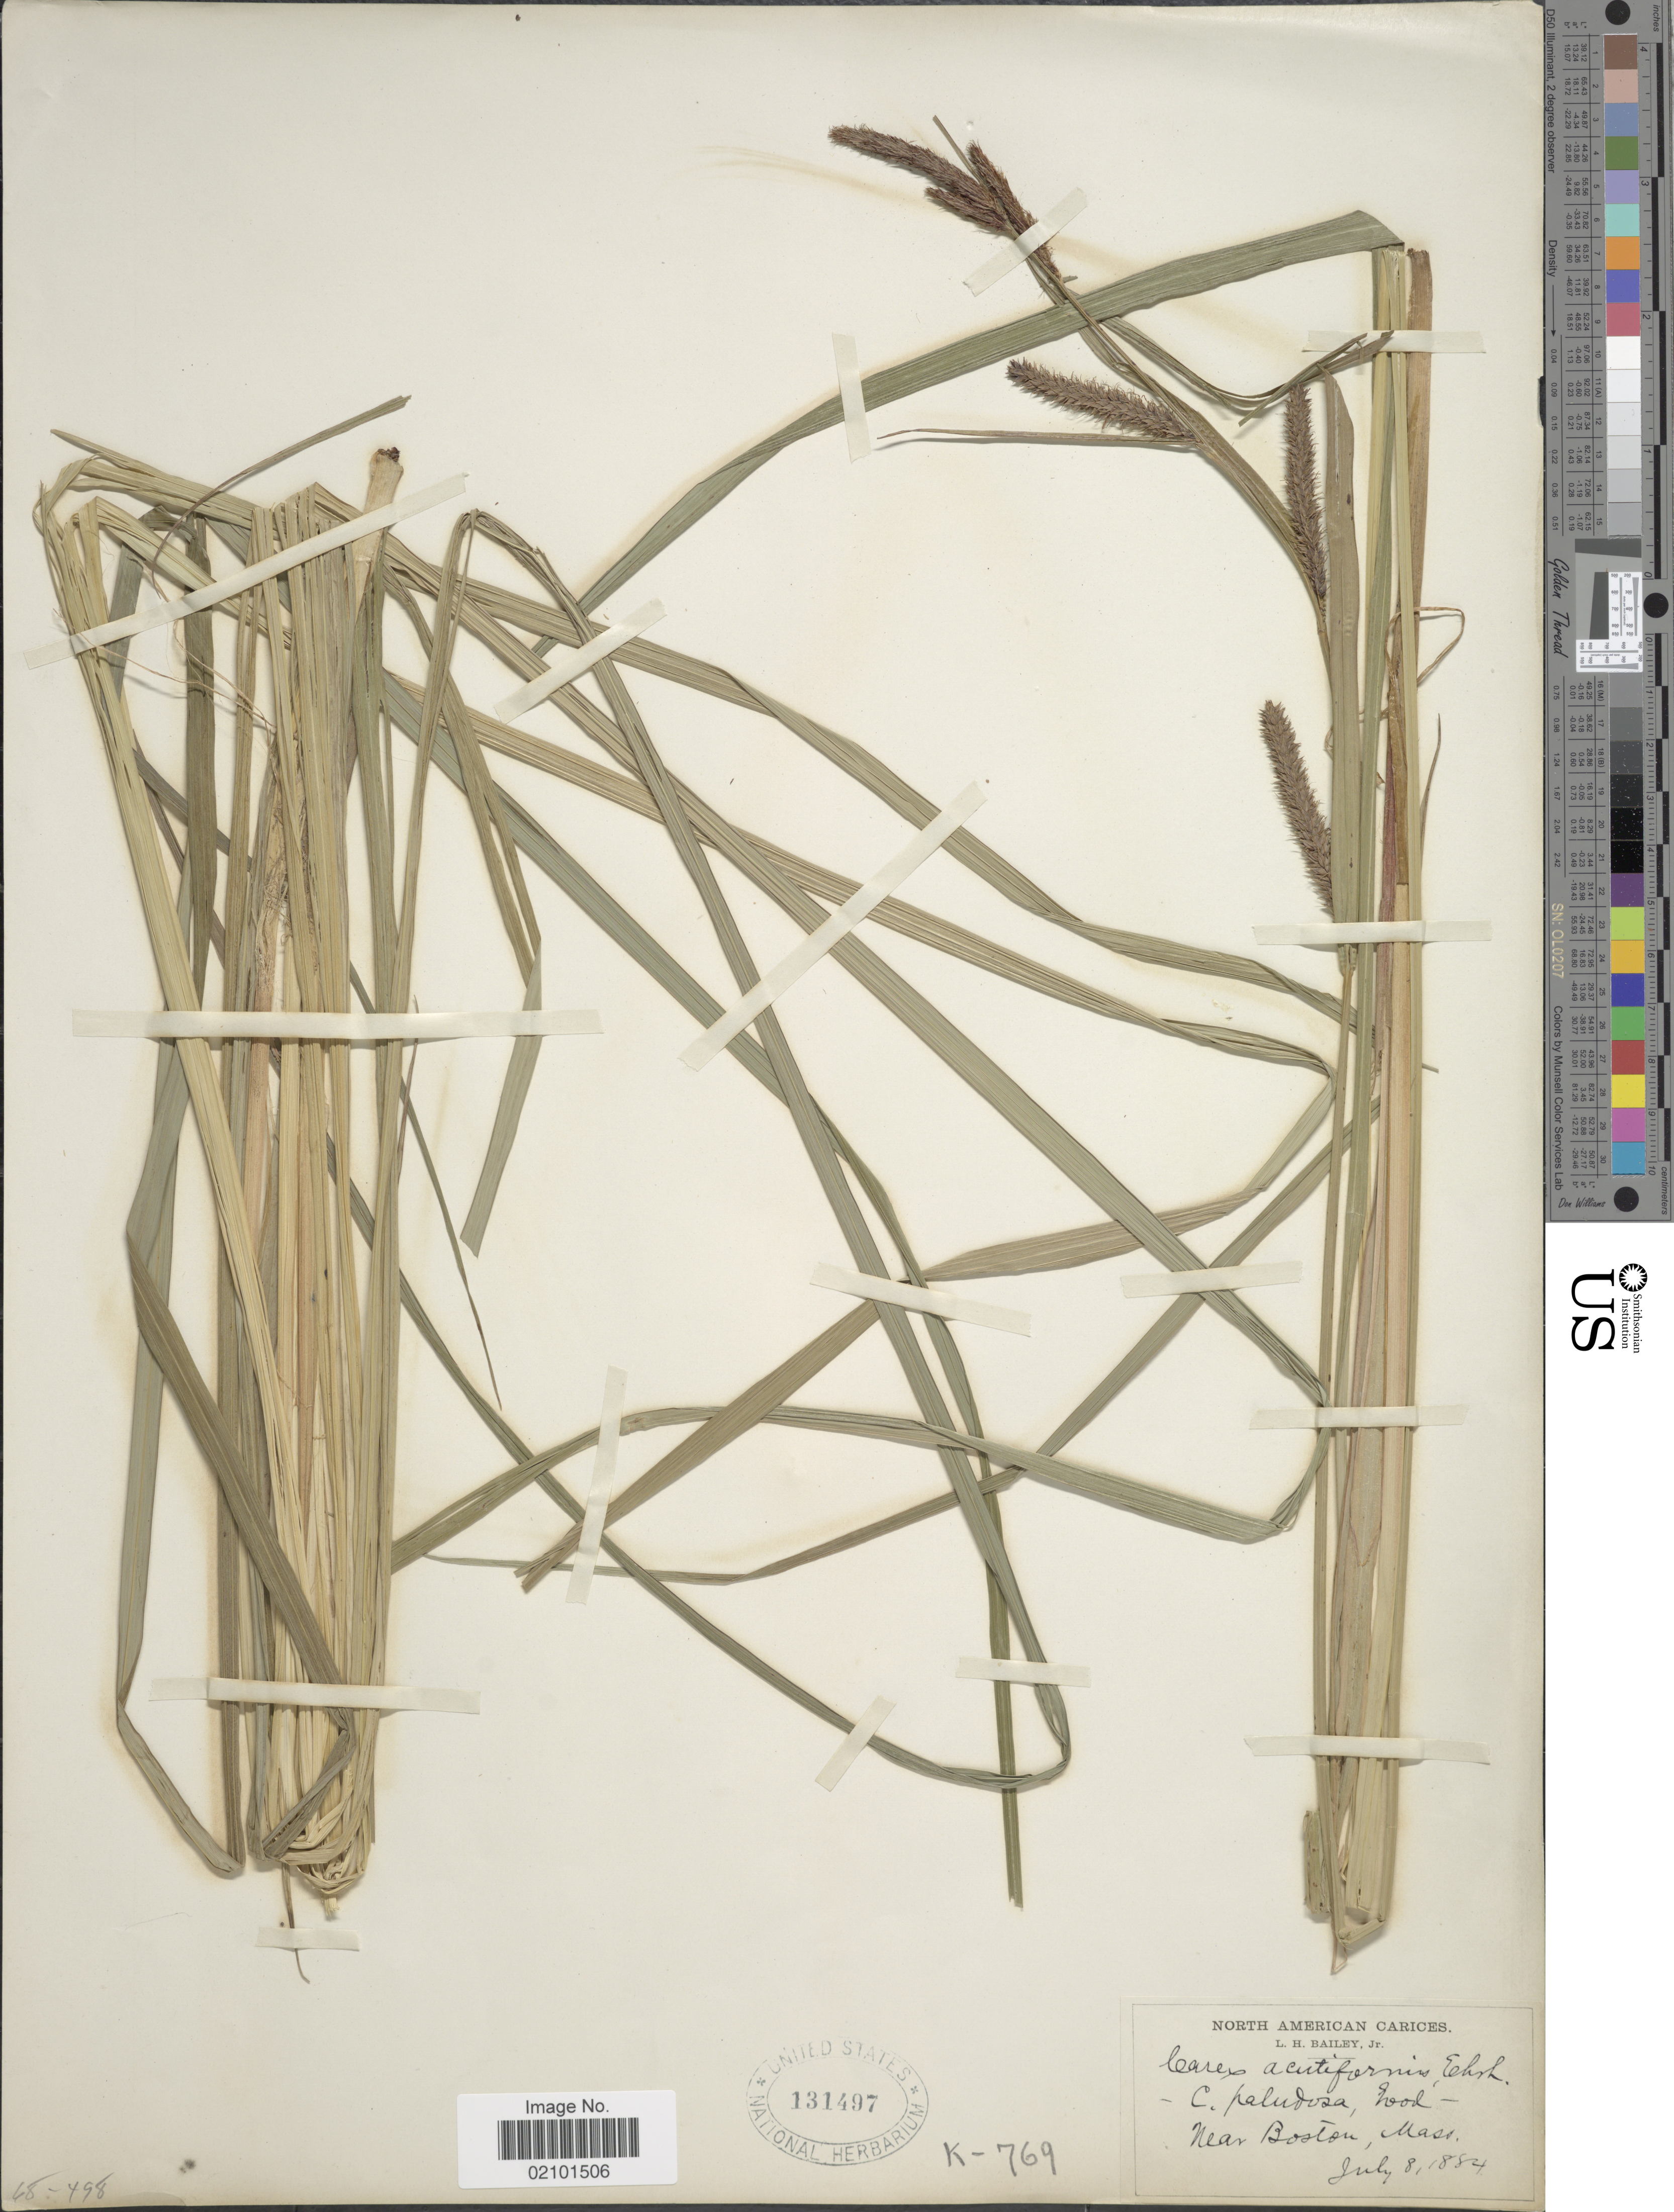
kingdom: Plantae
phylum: Tracheophyta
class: Liliopsida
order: Poales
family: Cyperaceae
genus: Carex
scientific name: Carex acutiformis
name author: Ehrh.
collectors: L. H. Bailey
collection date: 1884-07-08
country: United States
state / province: Massachusetts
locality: Near Boston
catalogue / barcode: US 131497